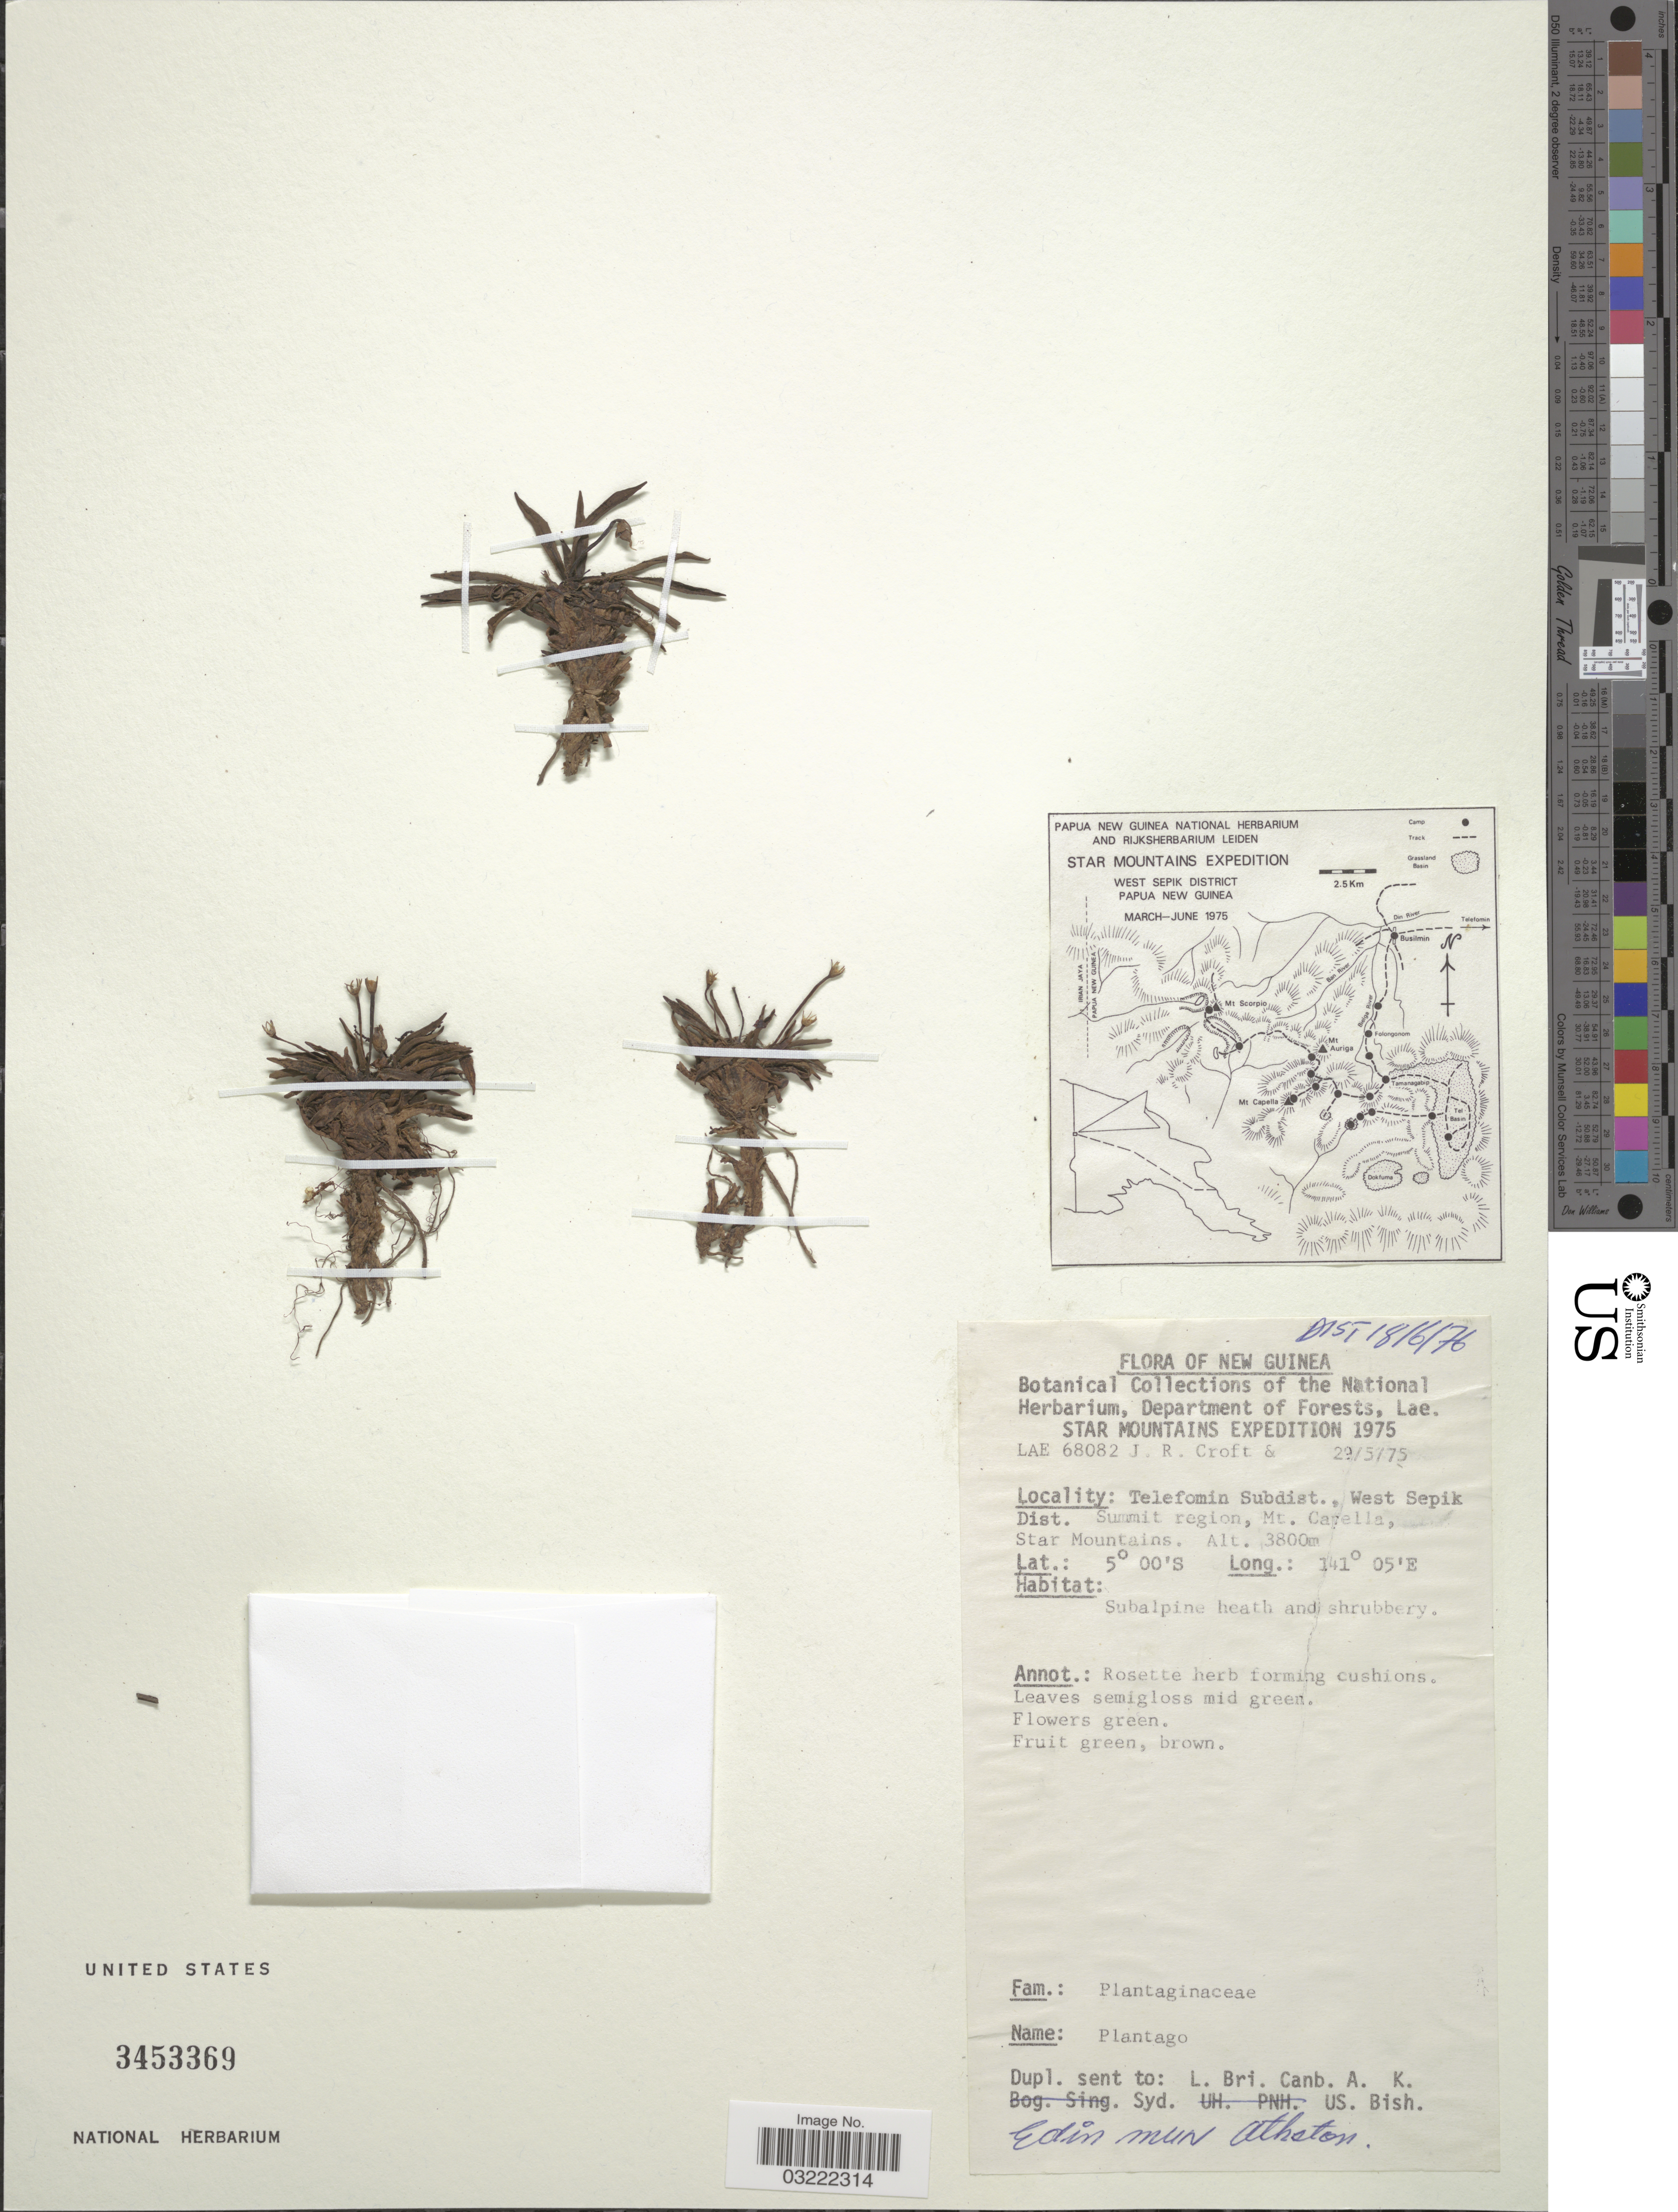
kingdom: Plantae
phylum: Tracheophyta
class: Magnoliopsida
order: Lamiales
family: Plantaginaceae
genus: Plantago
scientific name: Plantago sp.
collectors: J. R. Croft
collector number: LAE68082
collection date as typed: Transcribed d/m/y: 29/5/75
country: Papua New Guinea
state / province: Sandaun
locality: New Guinea, Star Mountains, Telefomin Subdist., West Sepik Dist. Summit region, Mt. Carella, Star Mountains.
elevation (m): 3800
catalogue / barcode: US 3453369